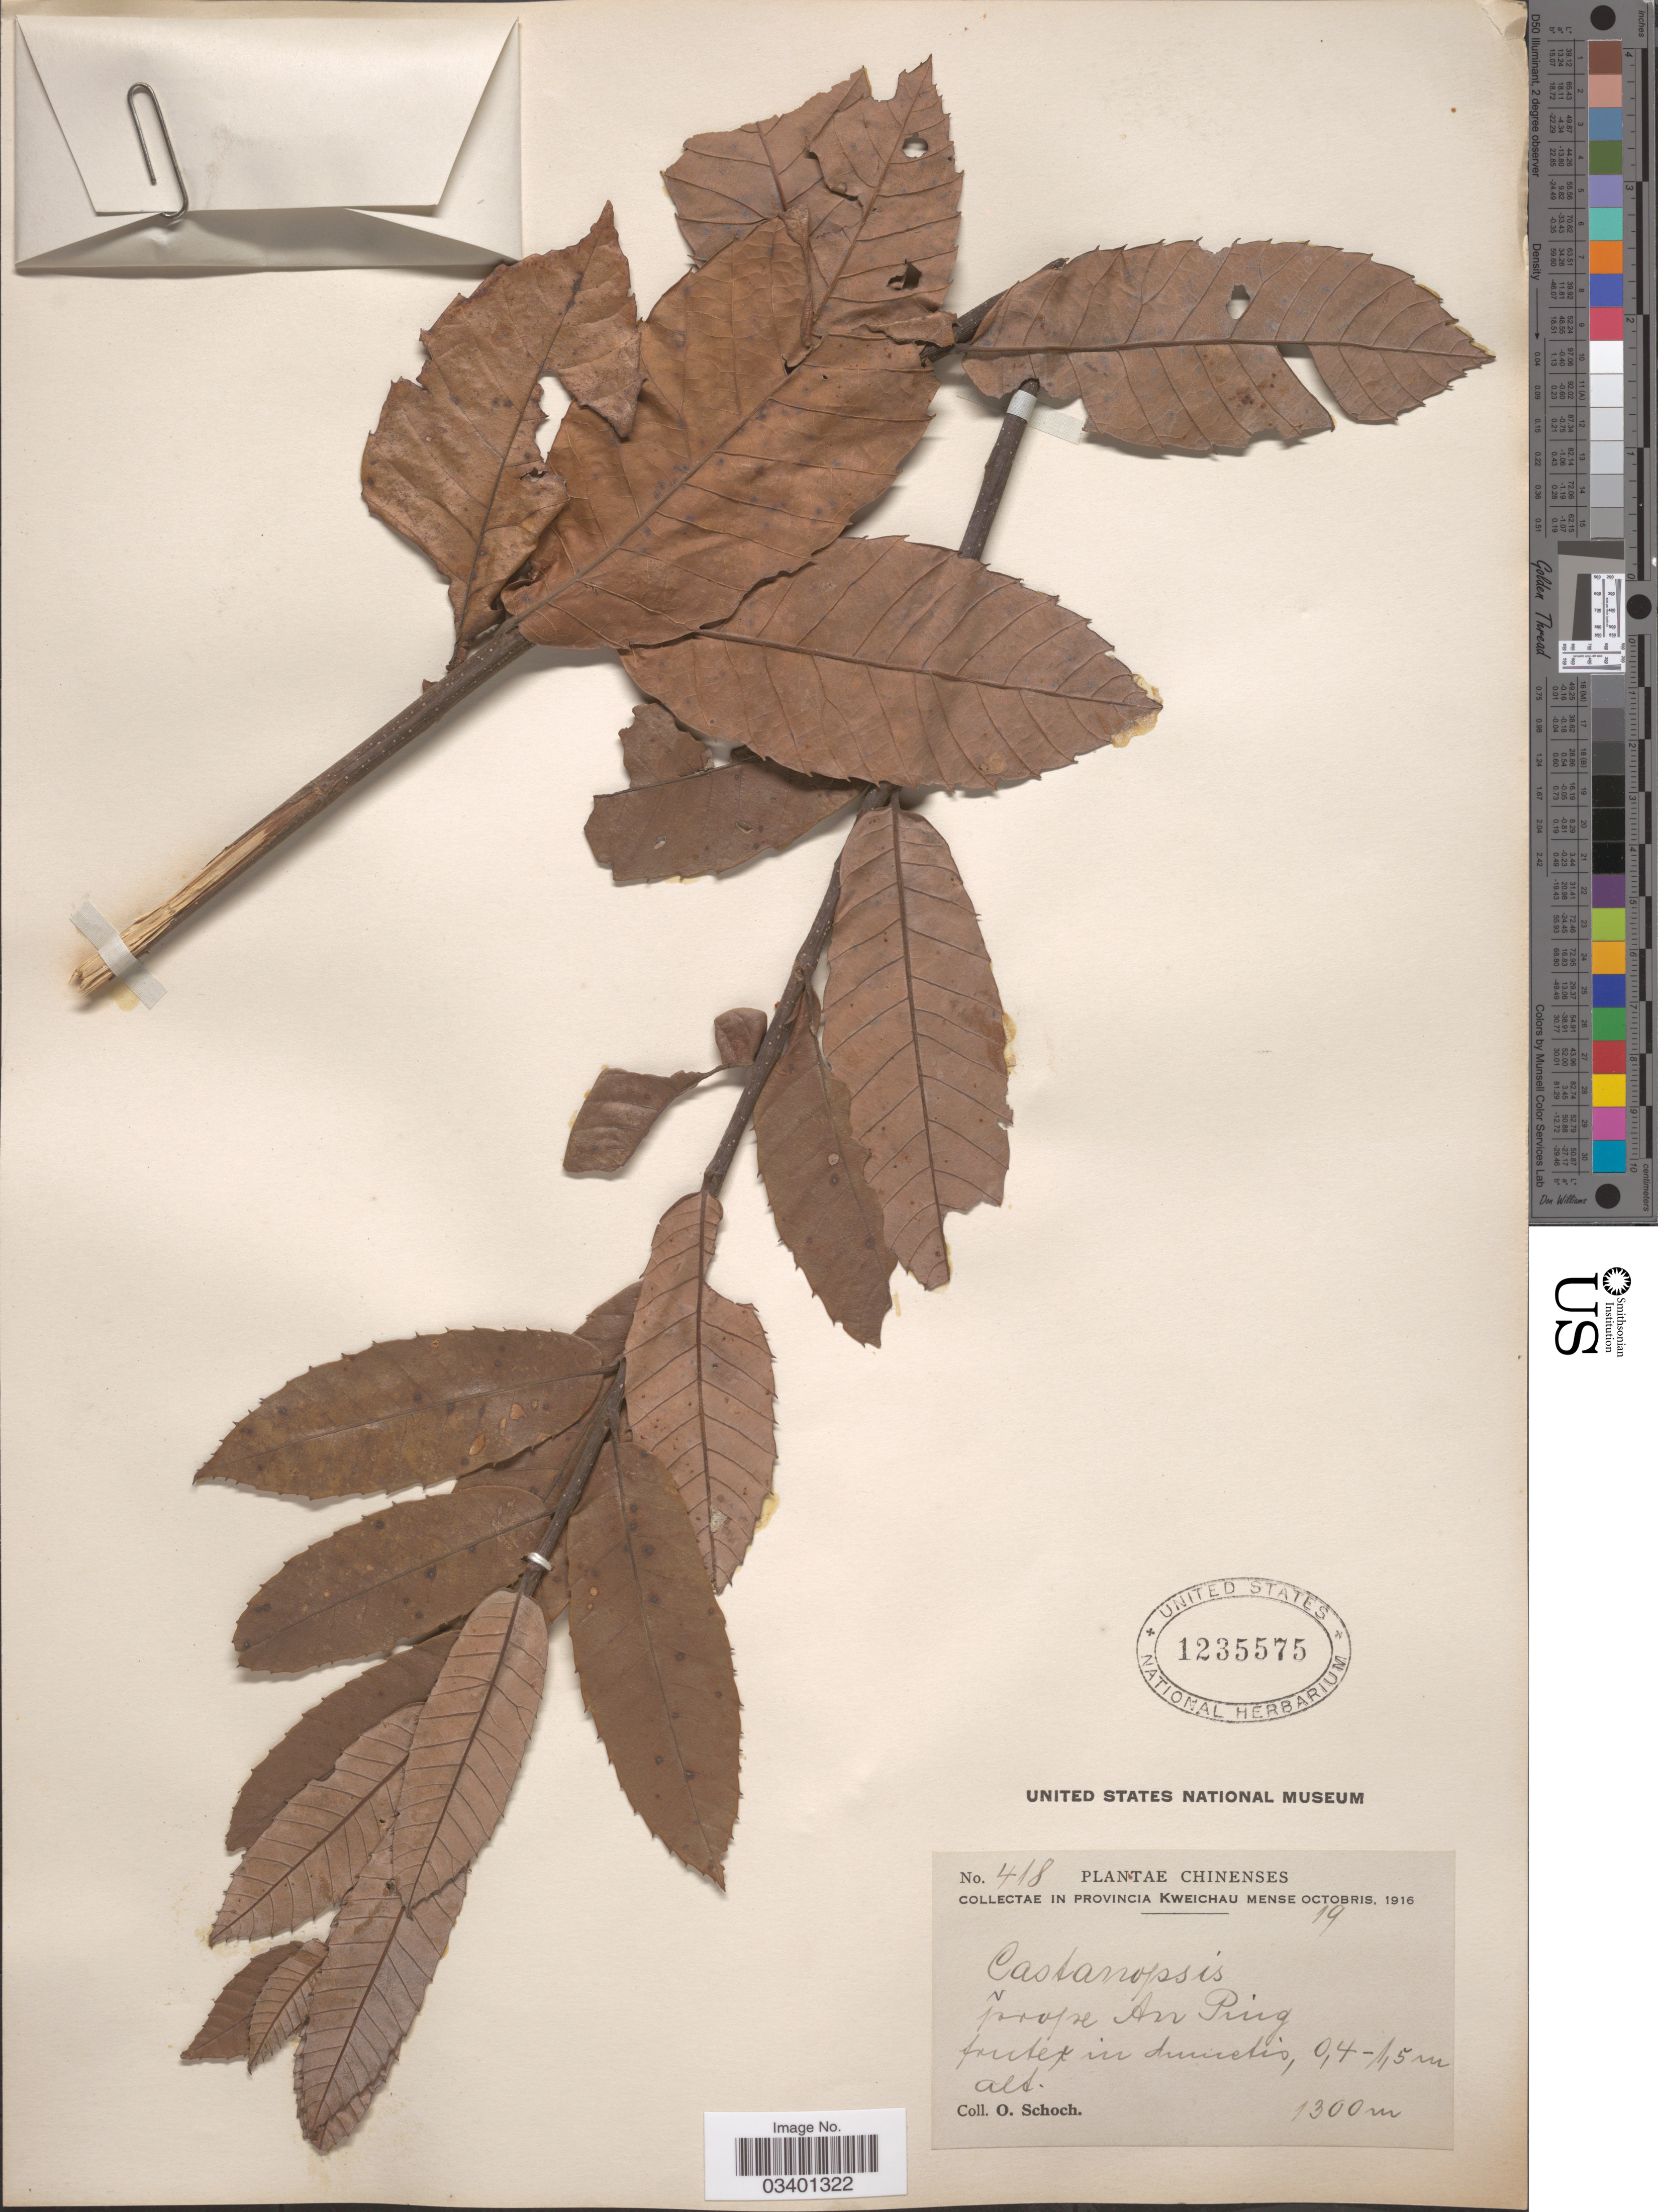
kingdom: Plantae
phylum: Tracheophyta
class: Magnoliopsida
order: Fagales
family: Fagaceae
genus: Castanopsis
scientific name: Castanopsis sp.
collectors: O. Schoch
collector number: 418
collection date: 1916-10-19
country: China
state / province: Guizhou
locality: Provincia Kweichau. Prope An Ping.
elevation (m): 1300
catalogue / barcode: US 1235575